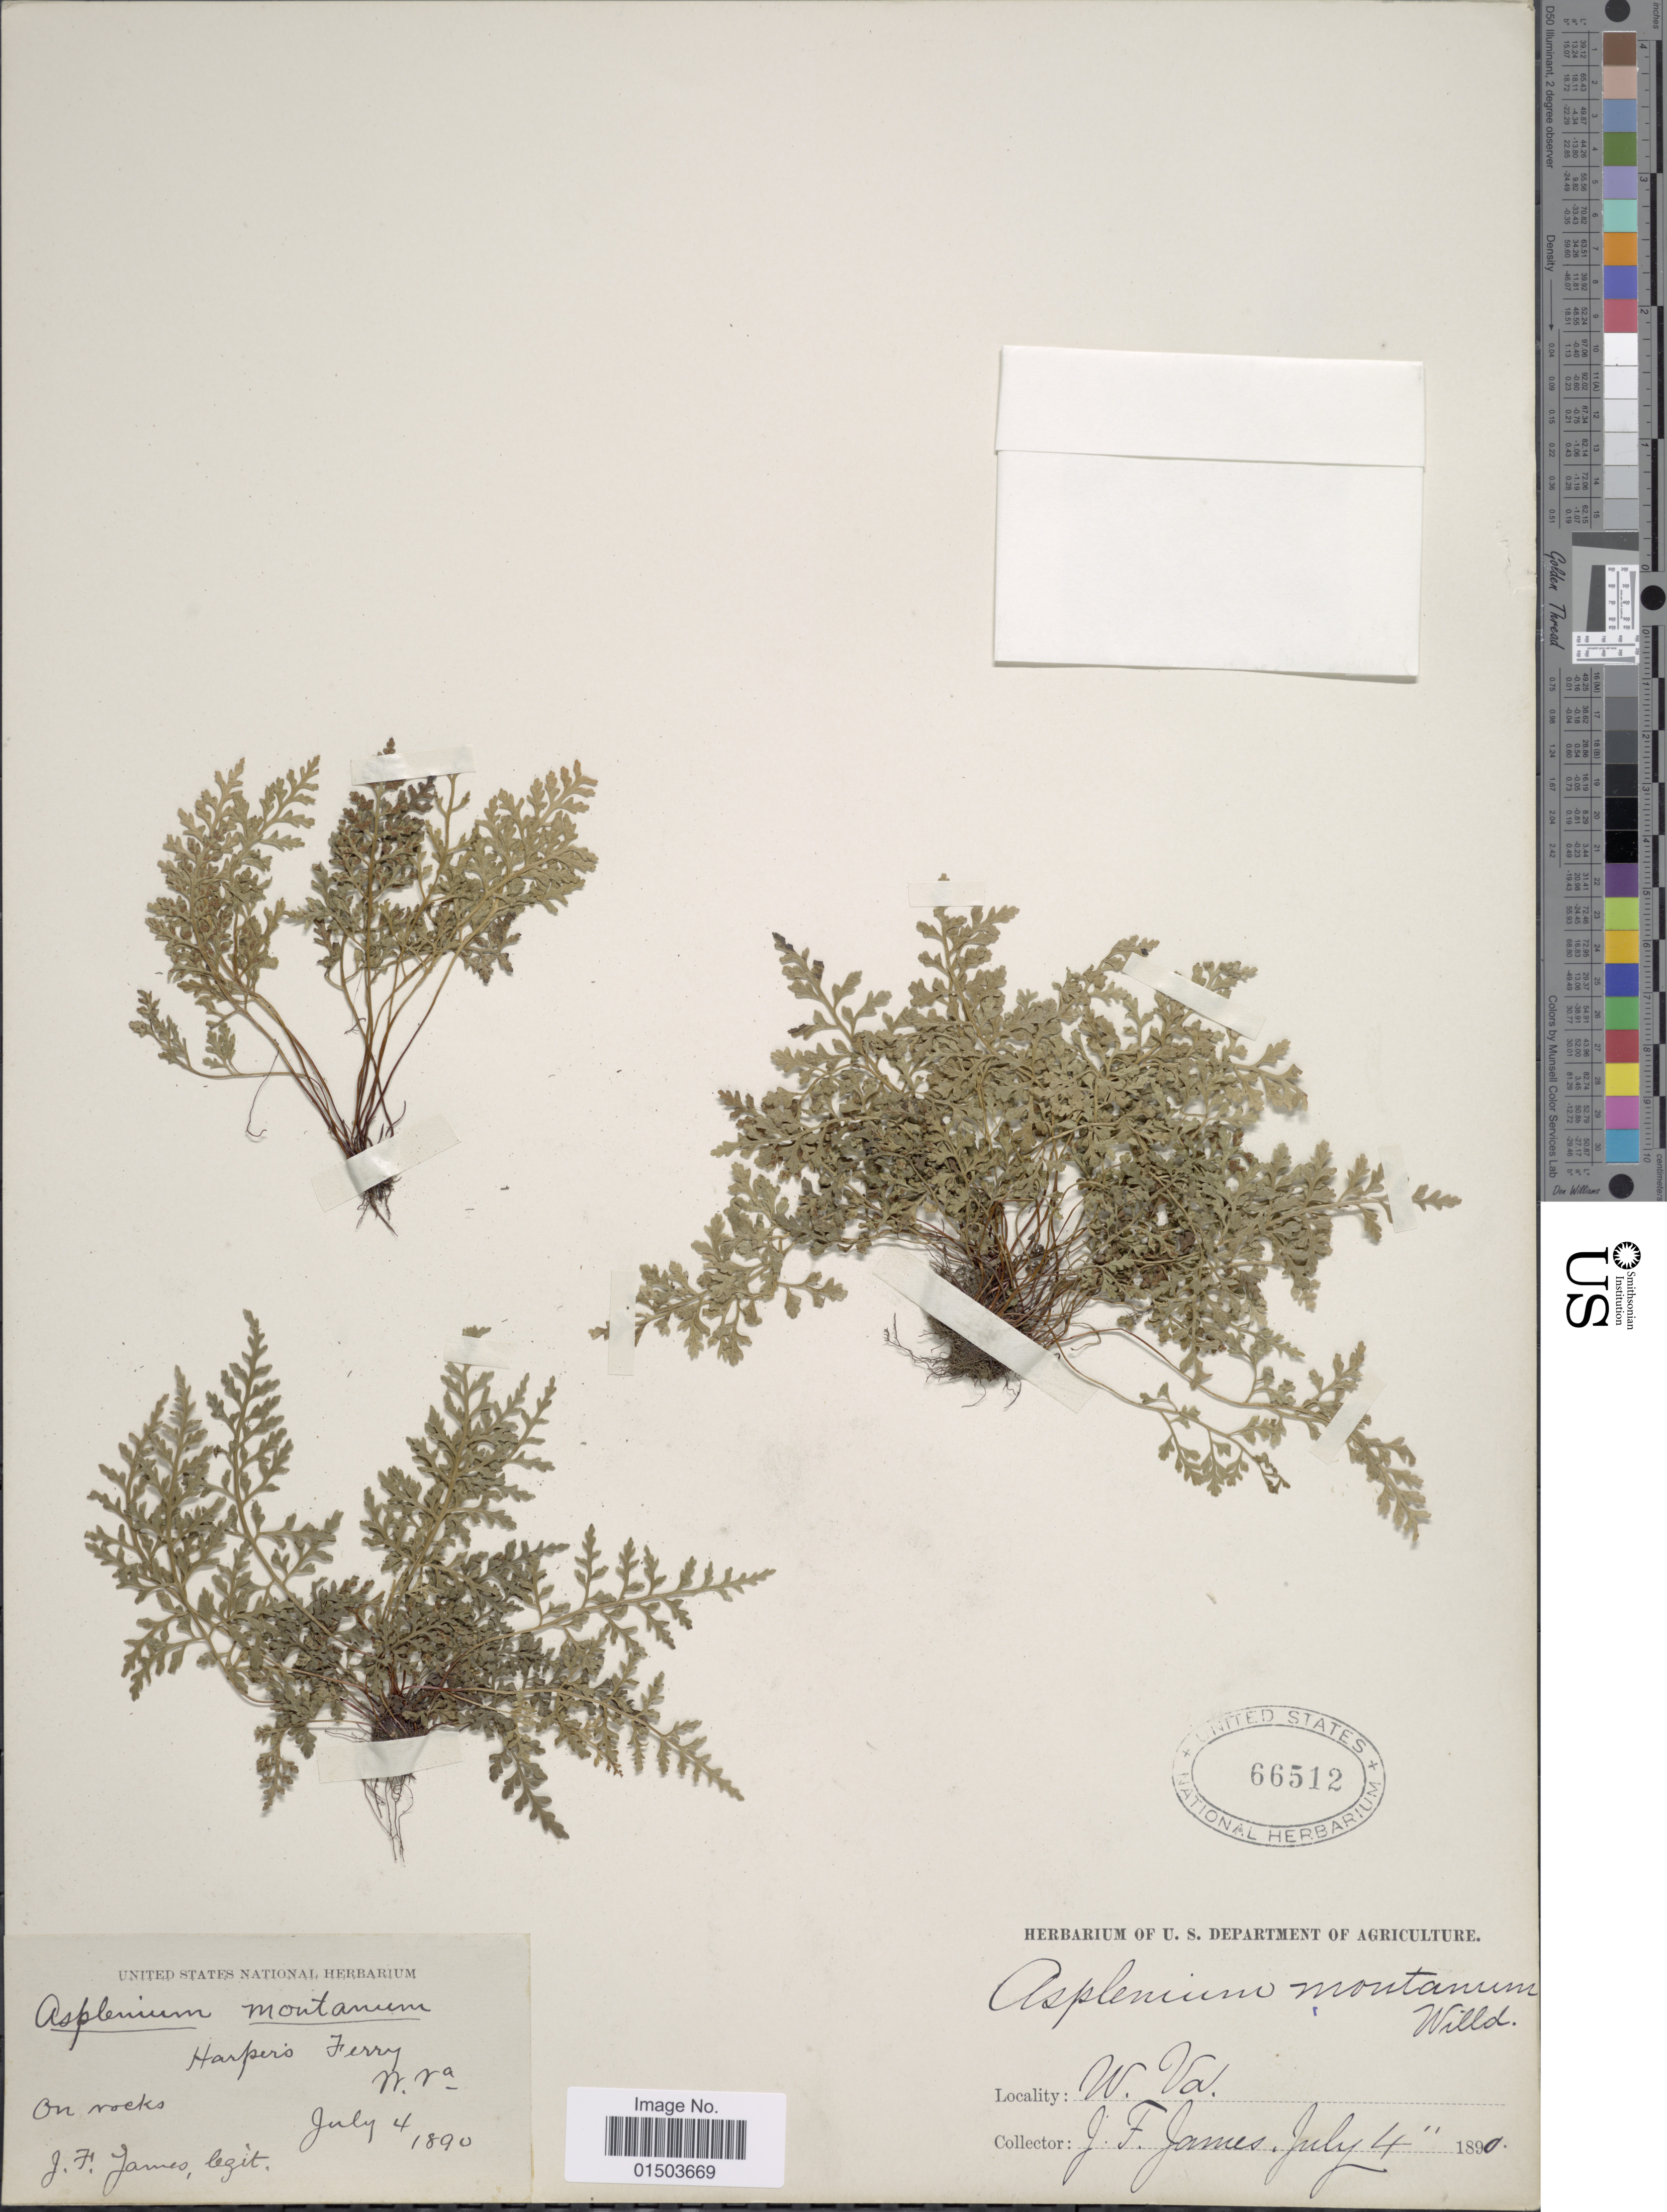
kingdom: Plantae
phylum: Tracheophyta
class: Polypodiopsida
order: Polypodiales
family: Aspleniaceae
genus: Asplenium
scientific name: Asplenium montanum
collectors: J. James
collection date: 1890-07-04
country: United States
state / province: West Virginia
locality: Harper's Ferry.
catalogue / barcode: US 66512